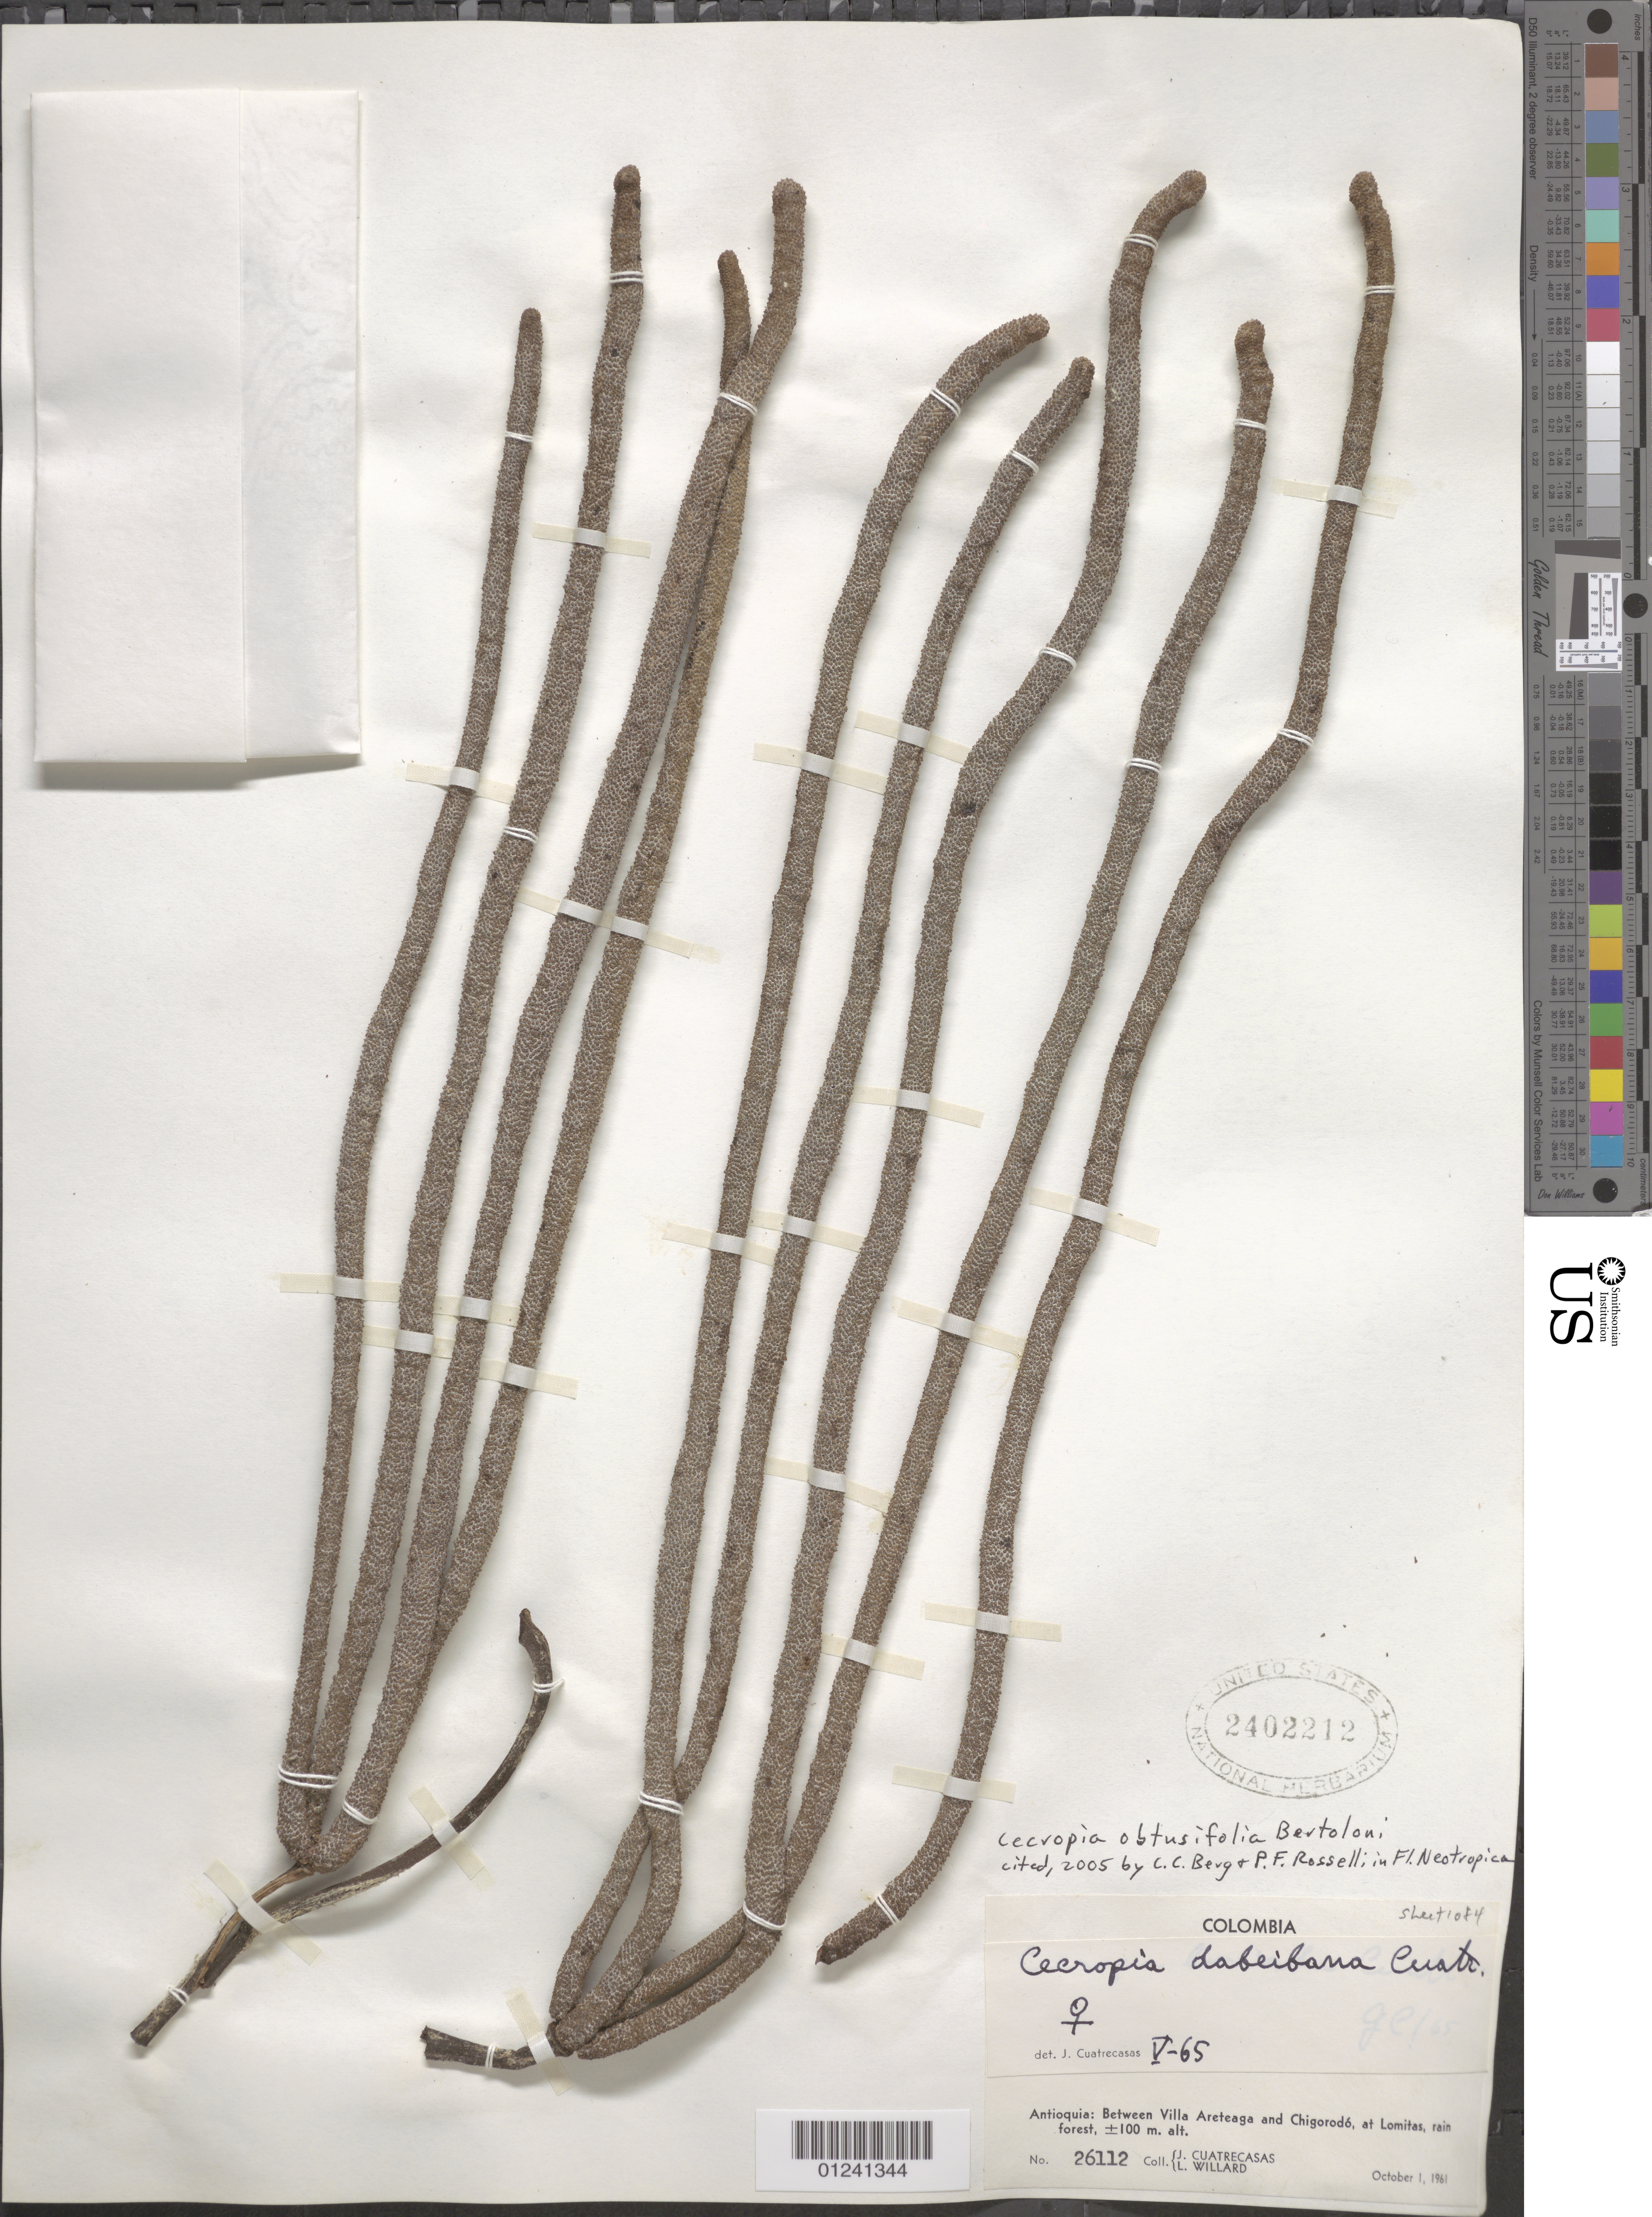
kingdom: Plantae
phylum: Tracheophyta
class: Magnoliopsida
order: Rosales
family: Urticaceae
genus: Cecropia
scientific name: Cecropia obtusifolia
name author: Bertol.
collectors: J. Cuatrecasas & L. Willard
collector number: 26112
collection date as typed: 1 Oct 1961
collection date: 1961-10-01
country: Colombia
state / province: Antioquia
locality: between Villa Arteaga and Chigorodó, at Lomitas, rain forest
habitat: rain forest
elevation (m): -100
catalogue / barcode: US 2402212